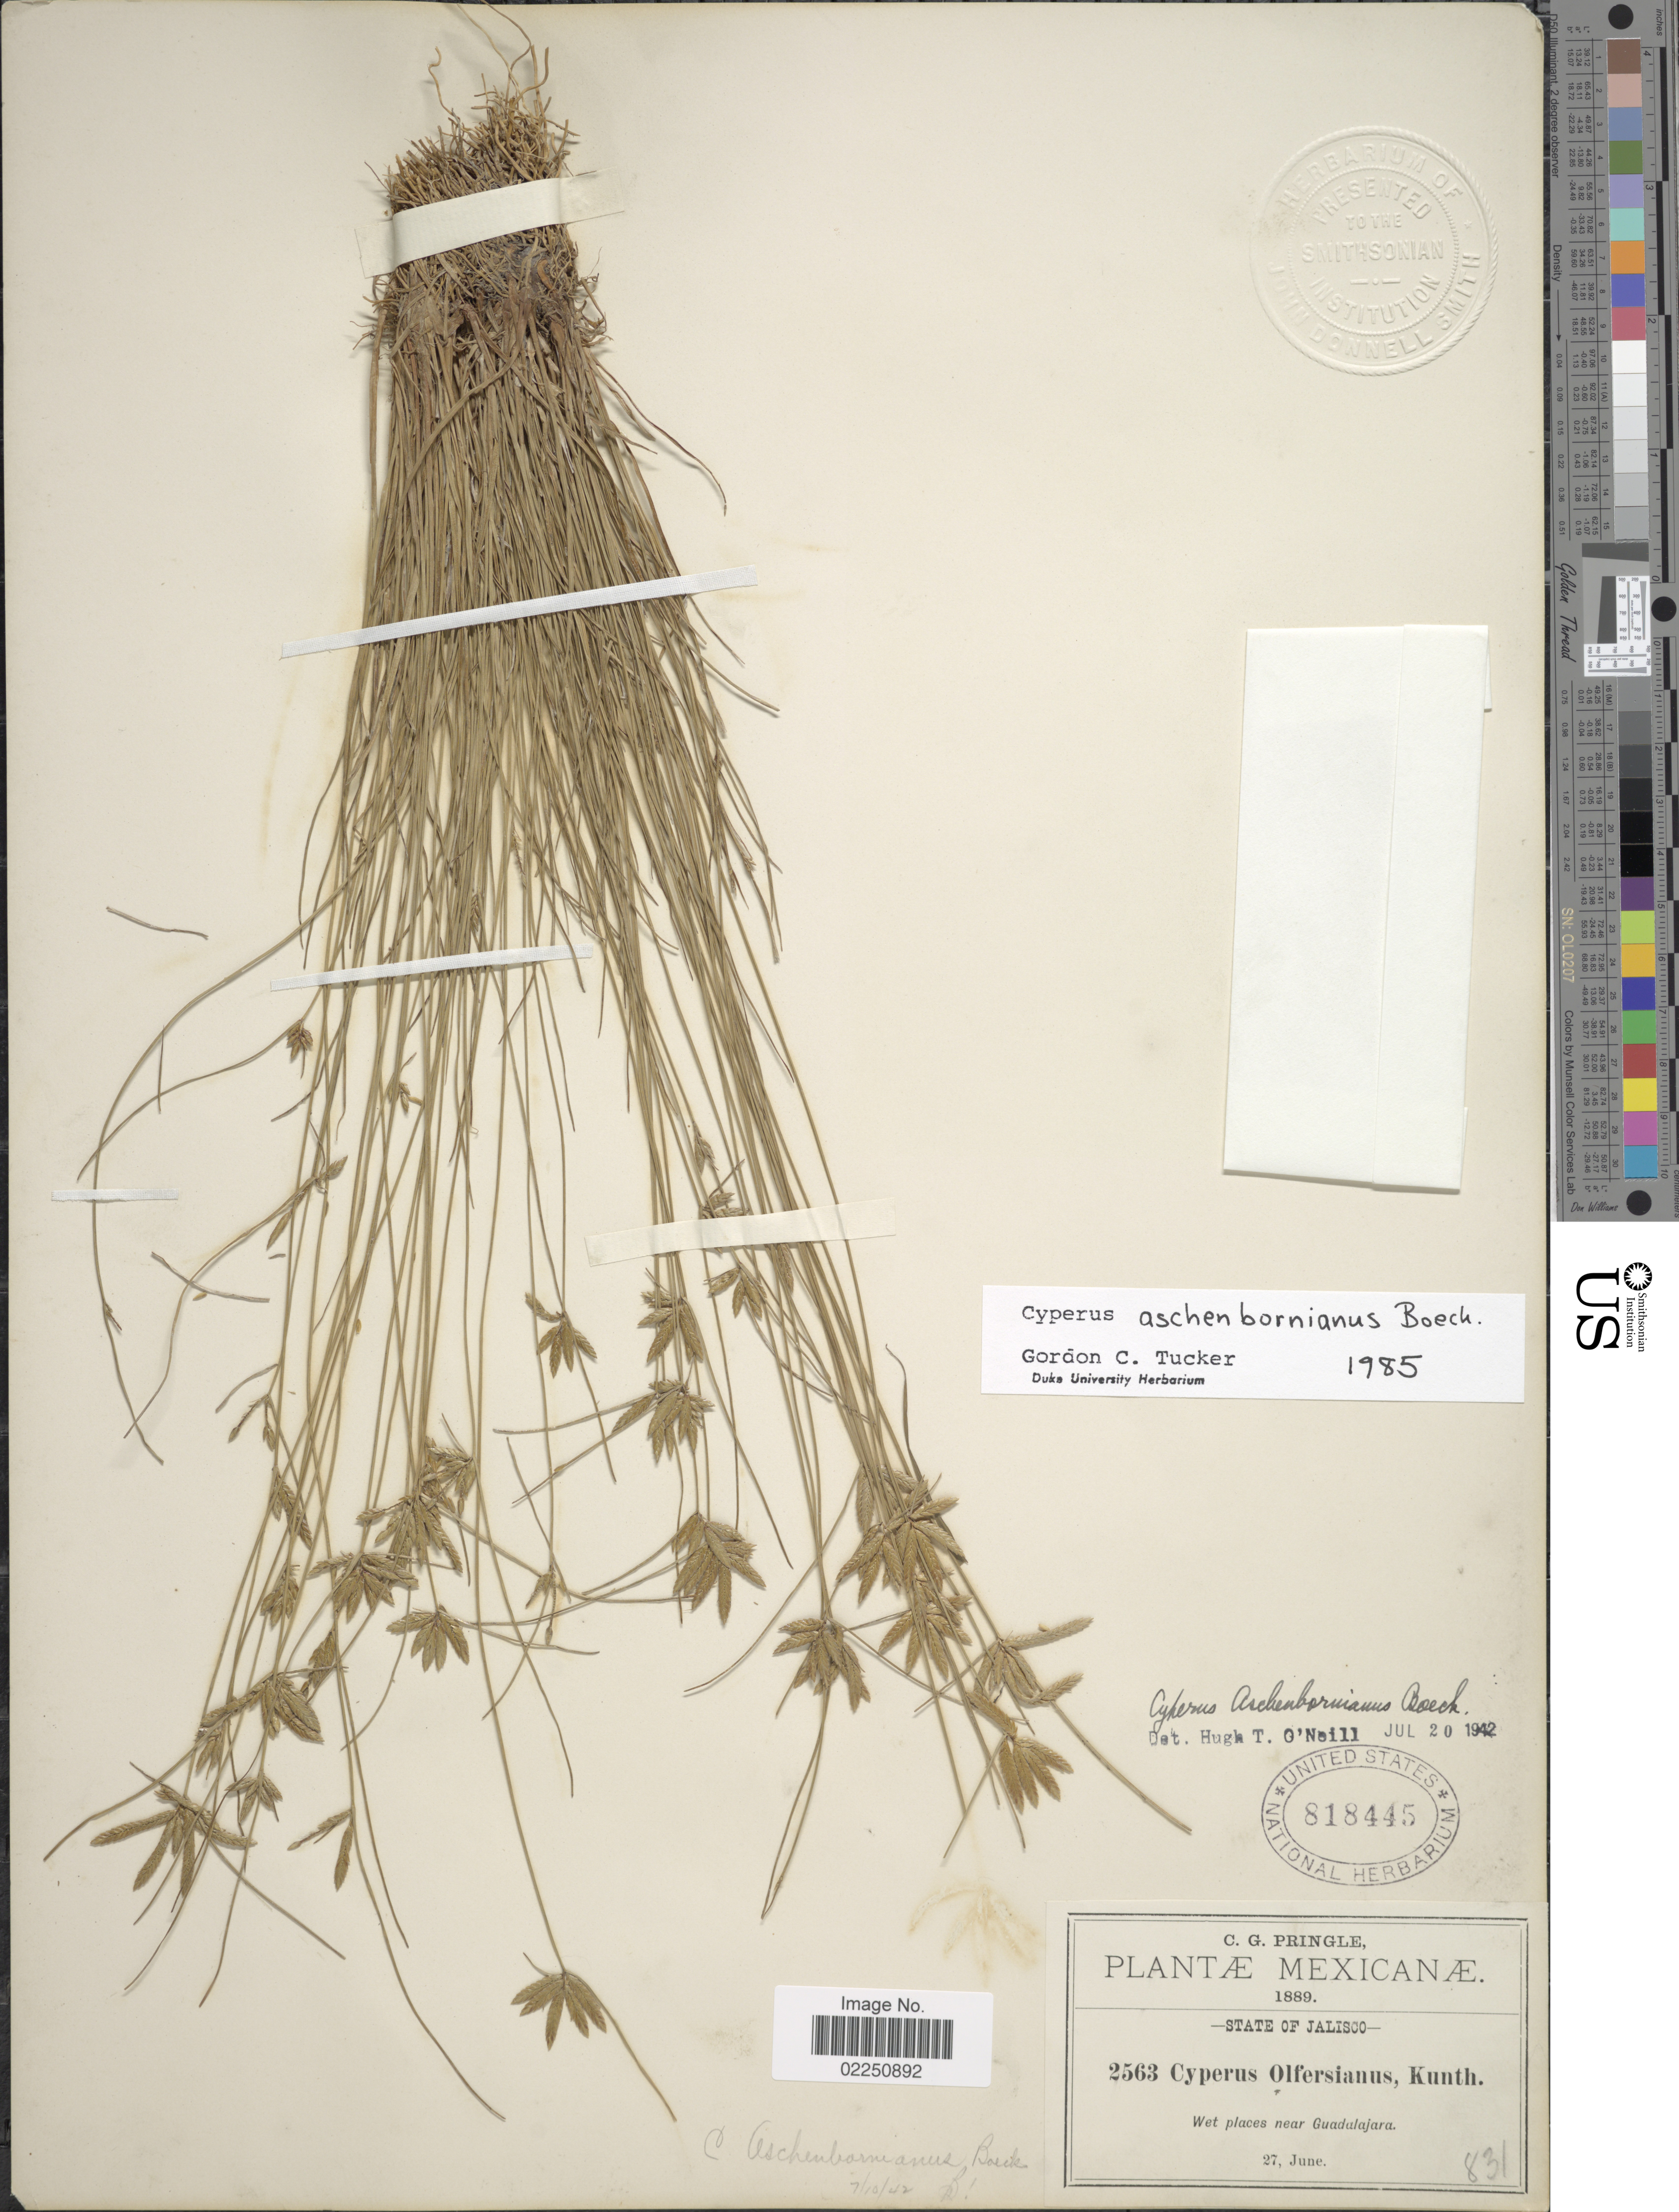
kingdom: Plantae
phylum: Tracheophyta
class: Liliopsida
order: Poales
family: Cyperaceae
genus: Cyperus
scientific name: Cyperus aschenbornianus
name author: Boeckeler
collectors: C. G. Pringle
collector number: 2563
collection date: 1889-06-27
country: Mexico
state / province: Jalisco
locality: Wet places near Guadalajara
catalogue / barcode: US 818445